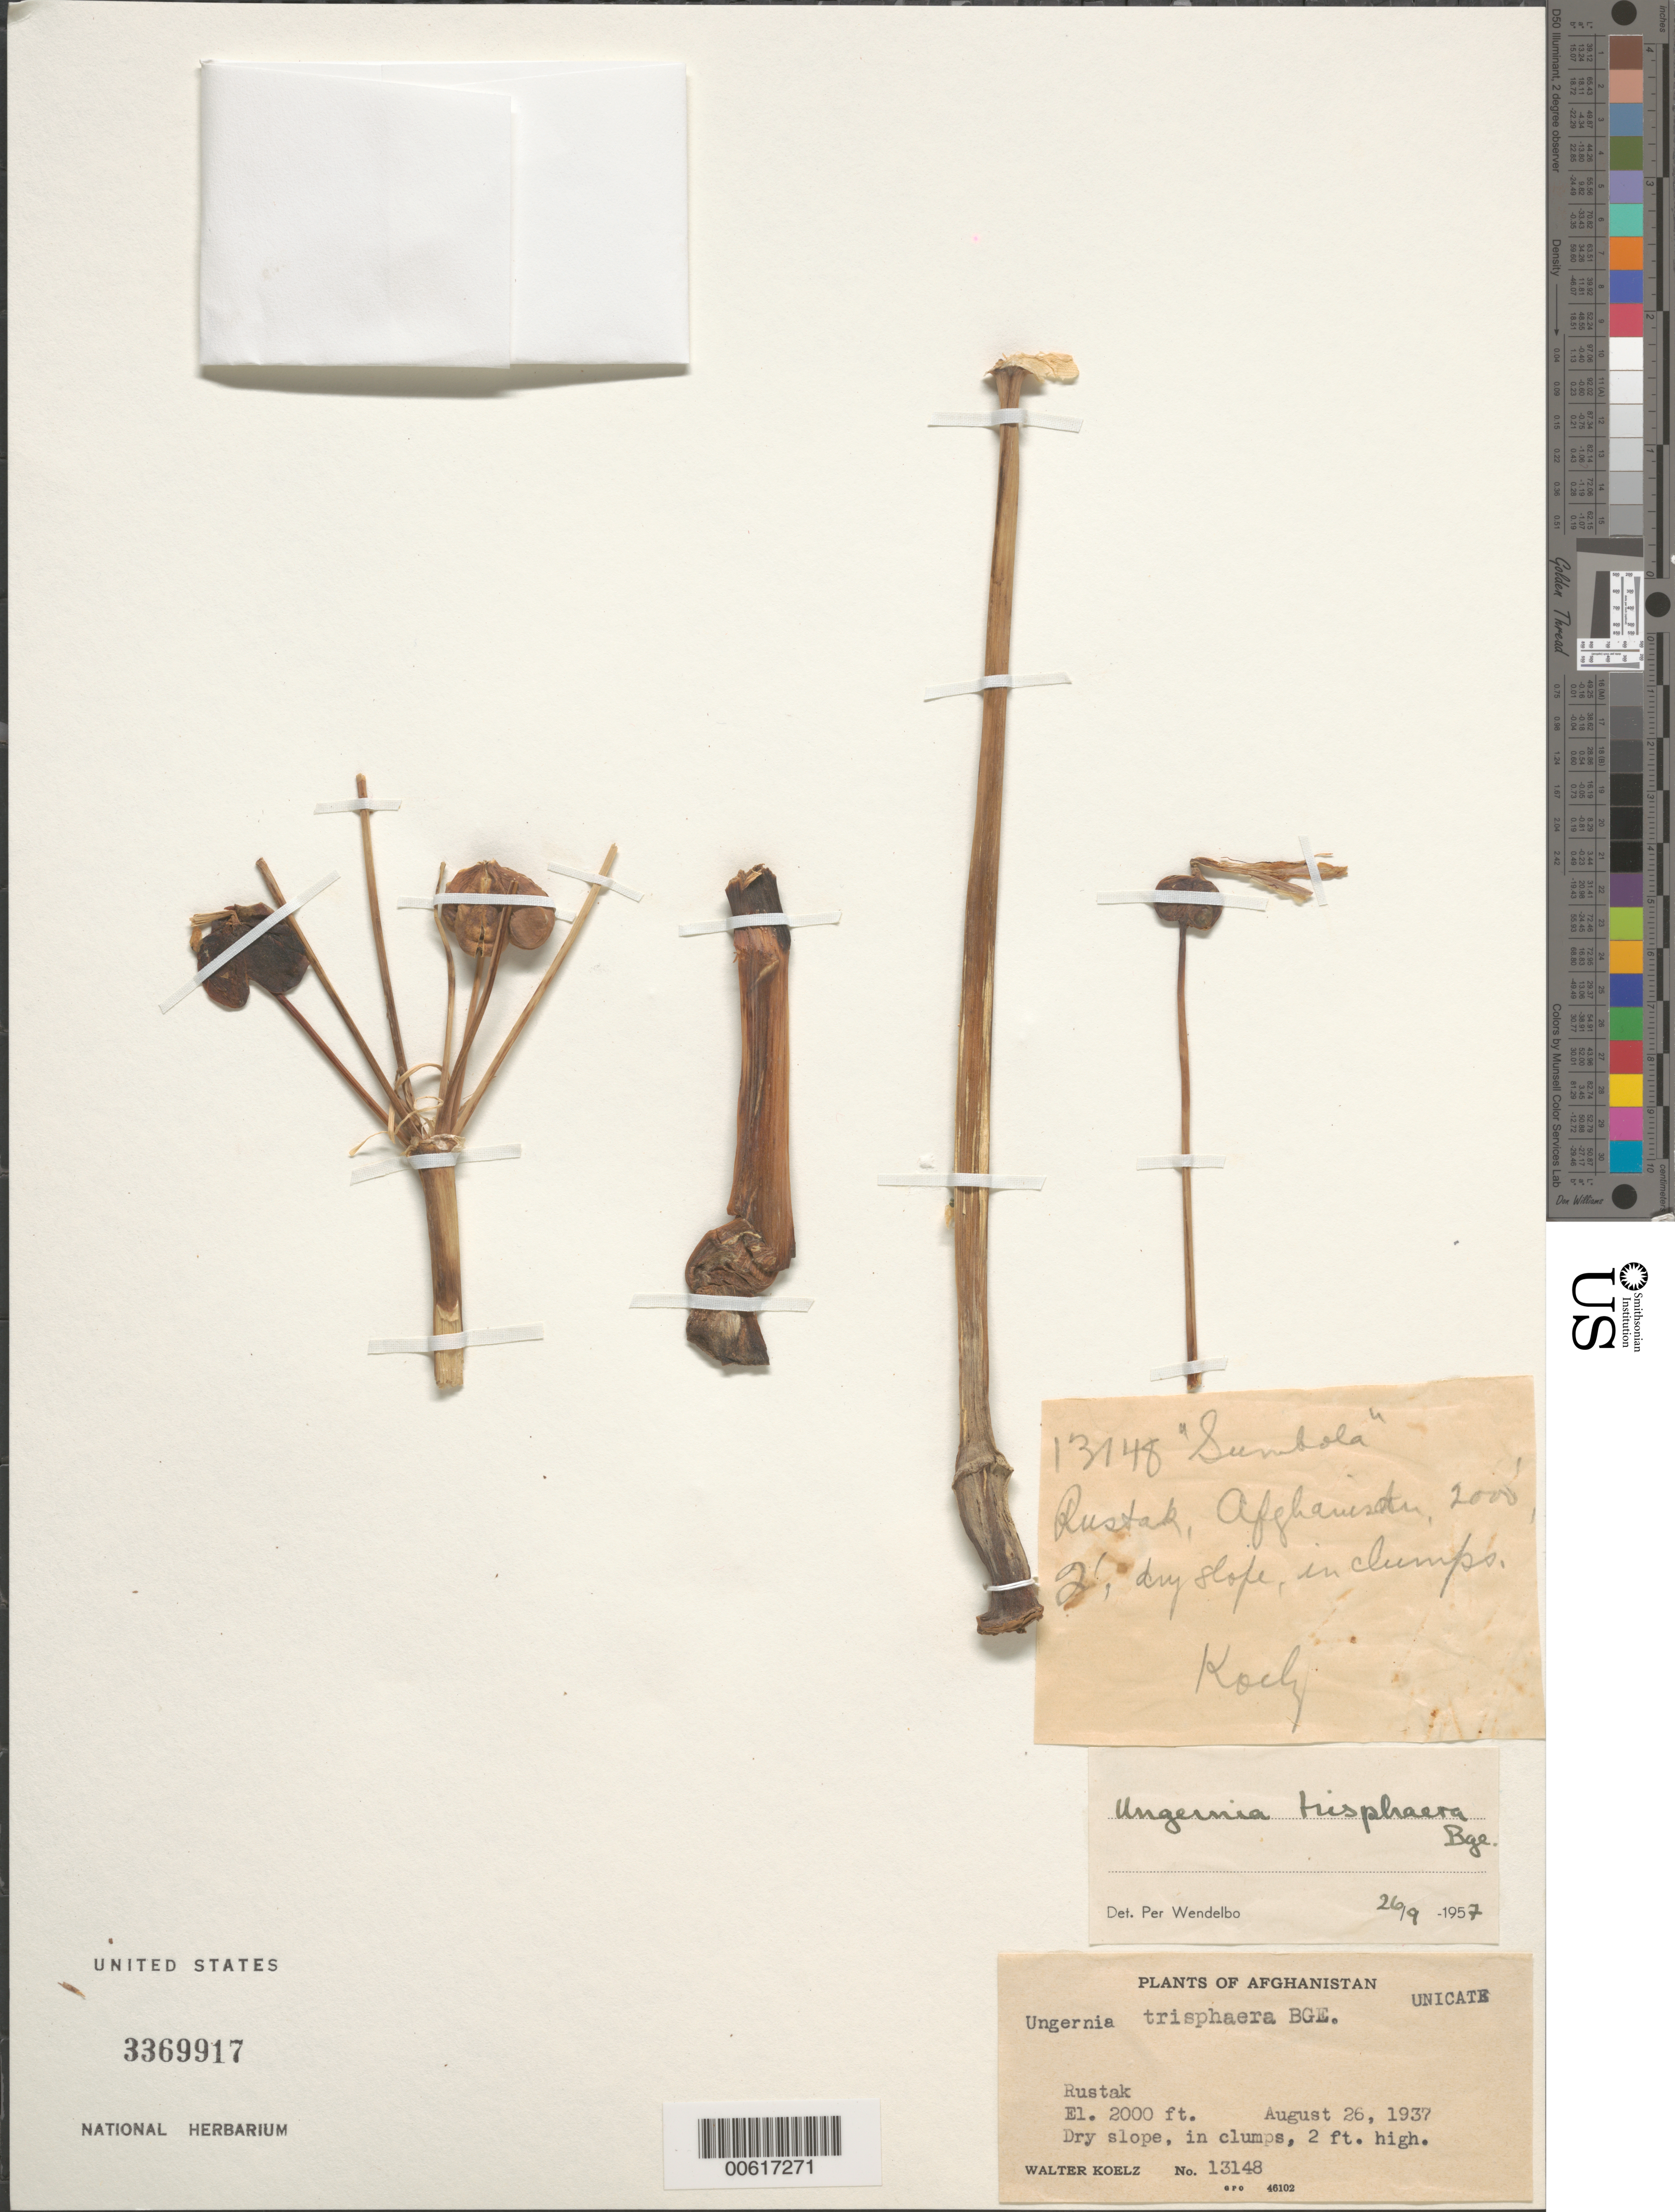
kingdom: Plantae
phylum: Tracheophyta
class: Liliopsida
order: Asparagales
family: Amaryllidaceae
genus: Ungernia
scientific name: Ungernia trisphaera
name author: Bunge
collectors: W. N. Koelz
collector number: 13148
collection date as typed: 26 Aug 1937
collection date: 1937-08-26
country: Afghanistan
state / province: Takhar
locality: Rustak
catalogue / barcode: US 3369917